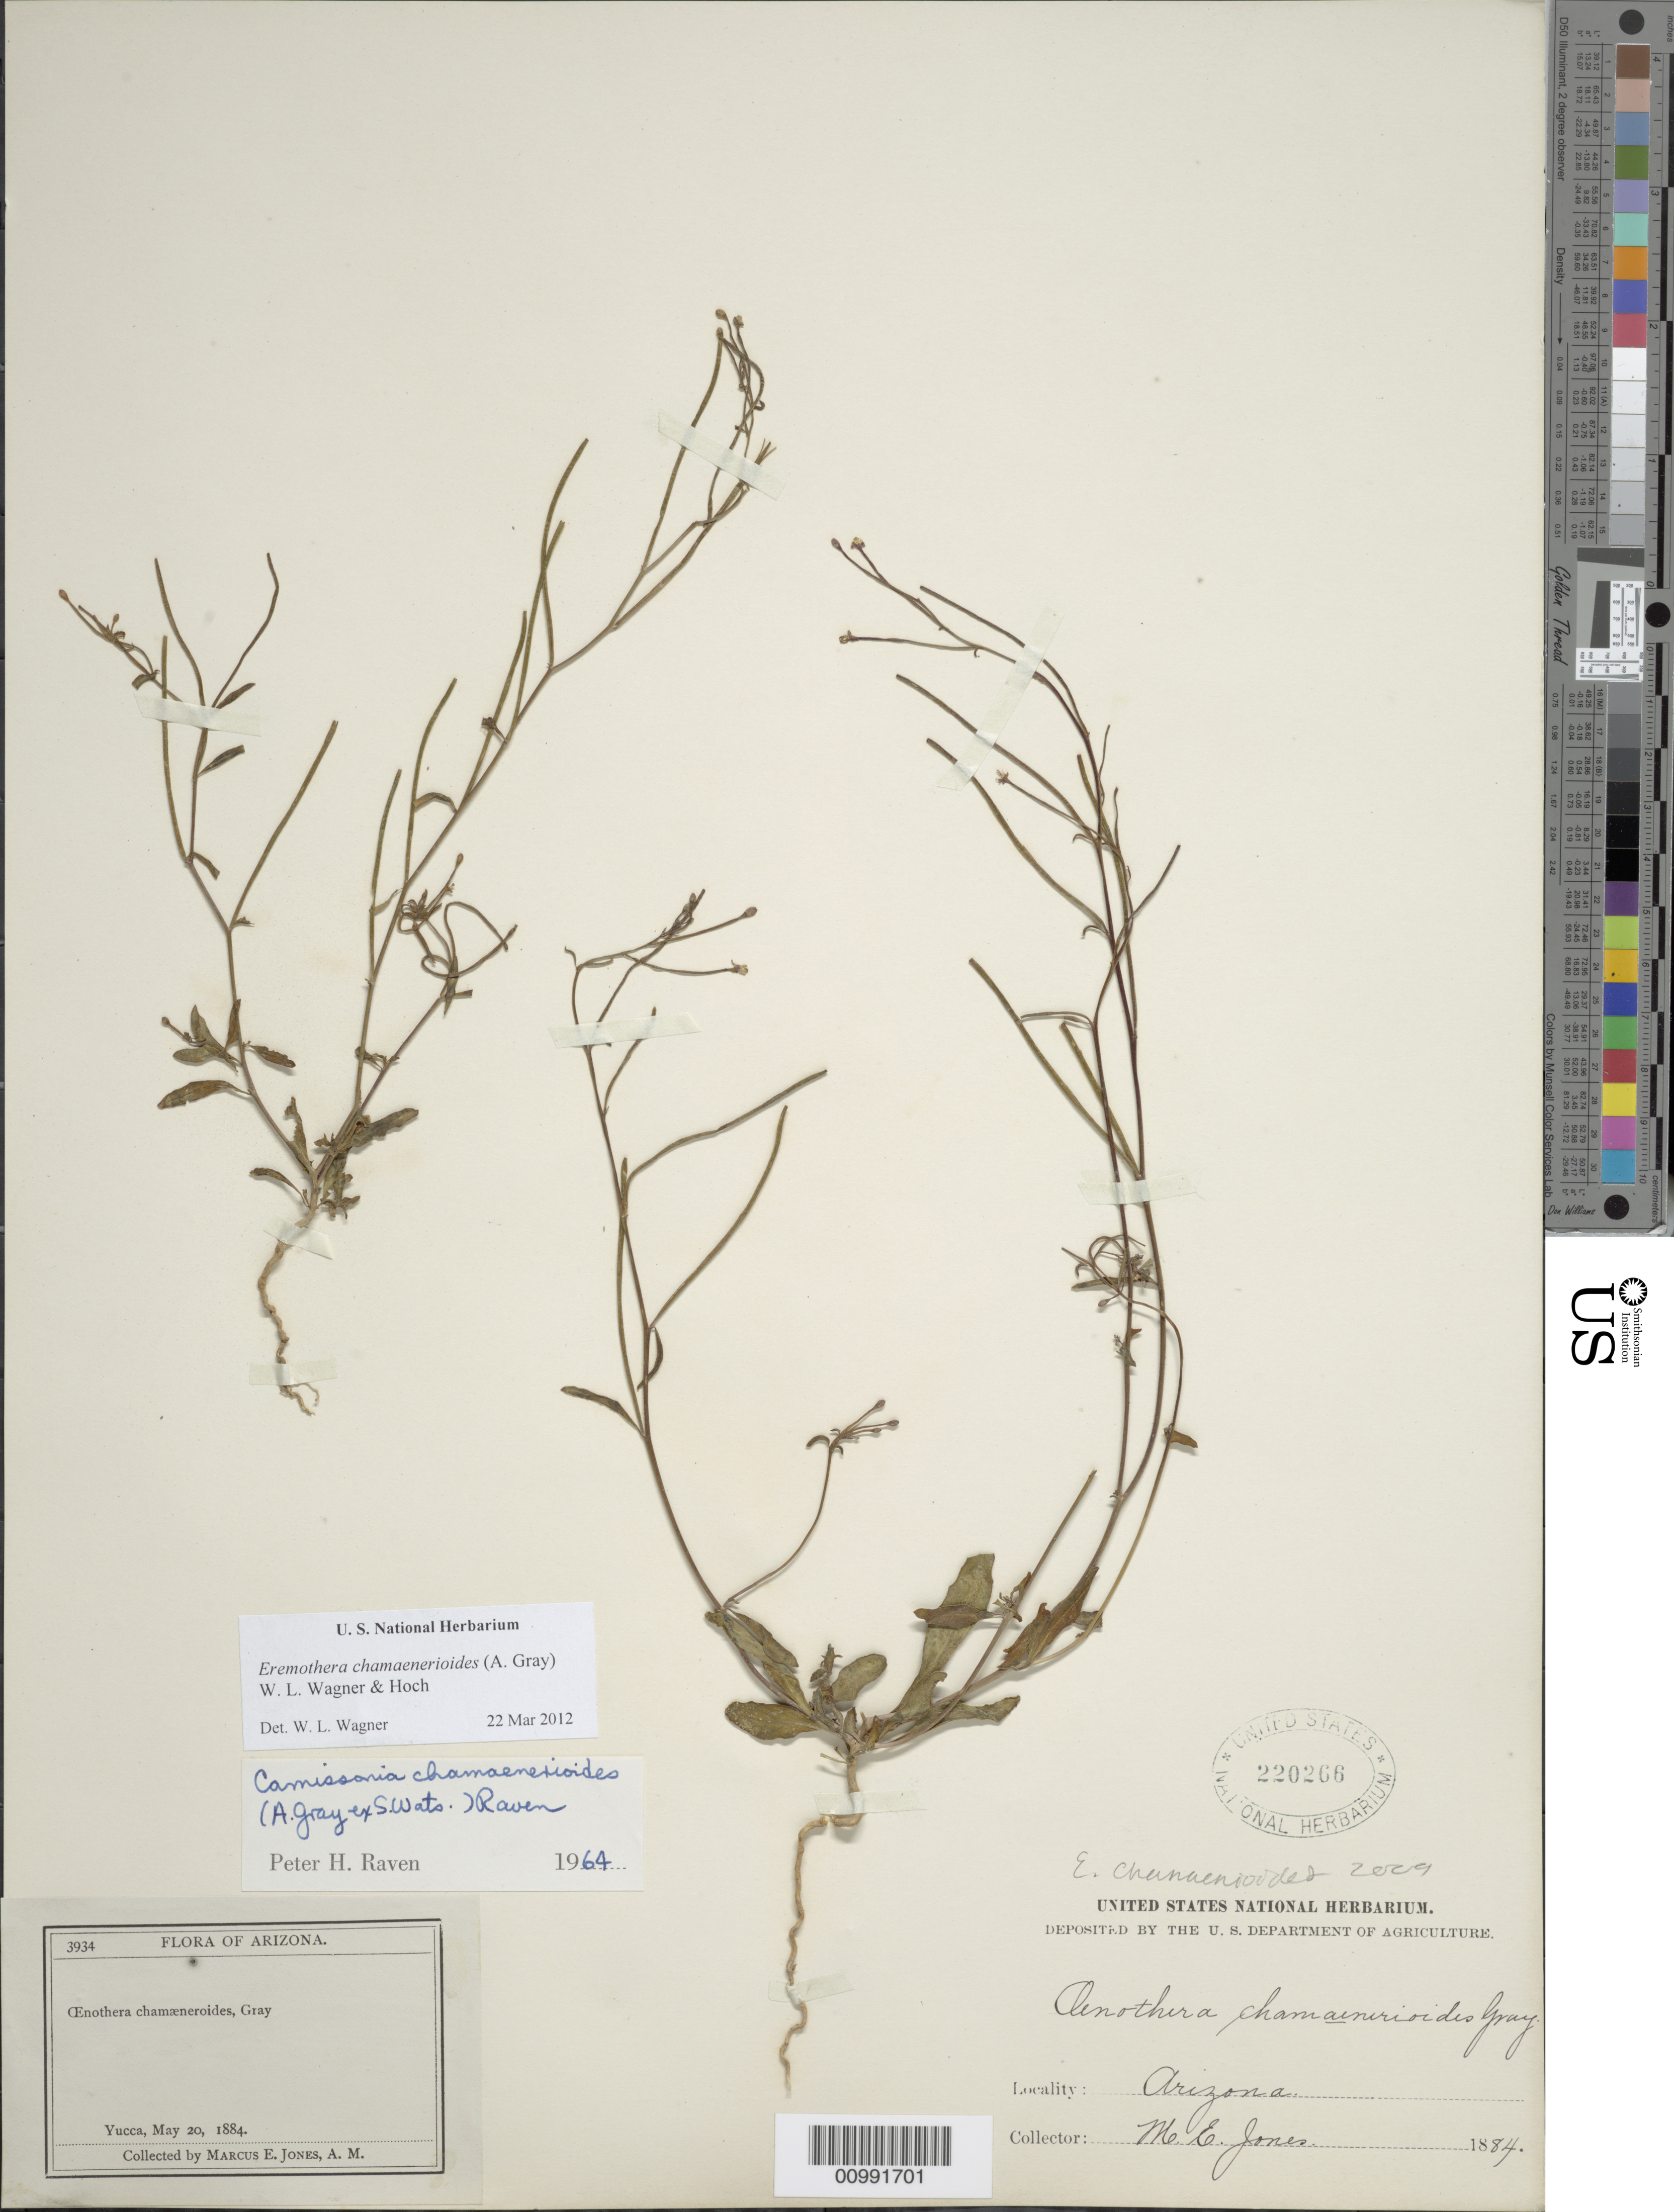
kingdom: Plantae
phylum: Tracheophyta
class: Magnoliopsida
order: Myrtales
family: Onagraceae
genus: Eremothera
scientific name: Eremothera chamaenerioides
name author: (A. Gray) W.L. Wagner & Hoch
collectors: M. E. Jones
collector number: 3934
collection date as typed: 20 May 1884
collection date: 1884-05-20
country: United States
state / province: Arizona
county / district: Mohave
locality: Yucca.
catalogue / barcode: US 220266